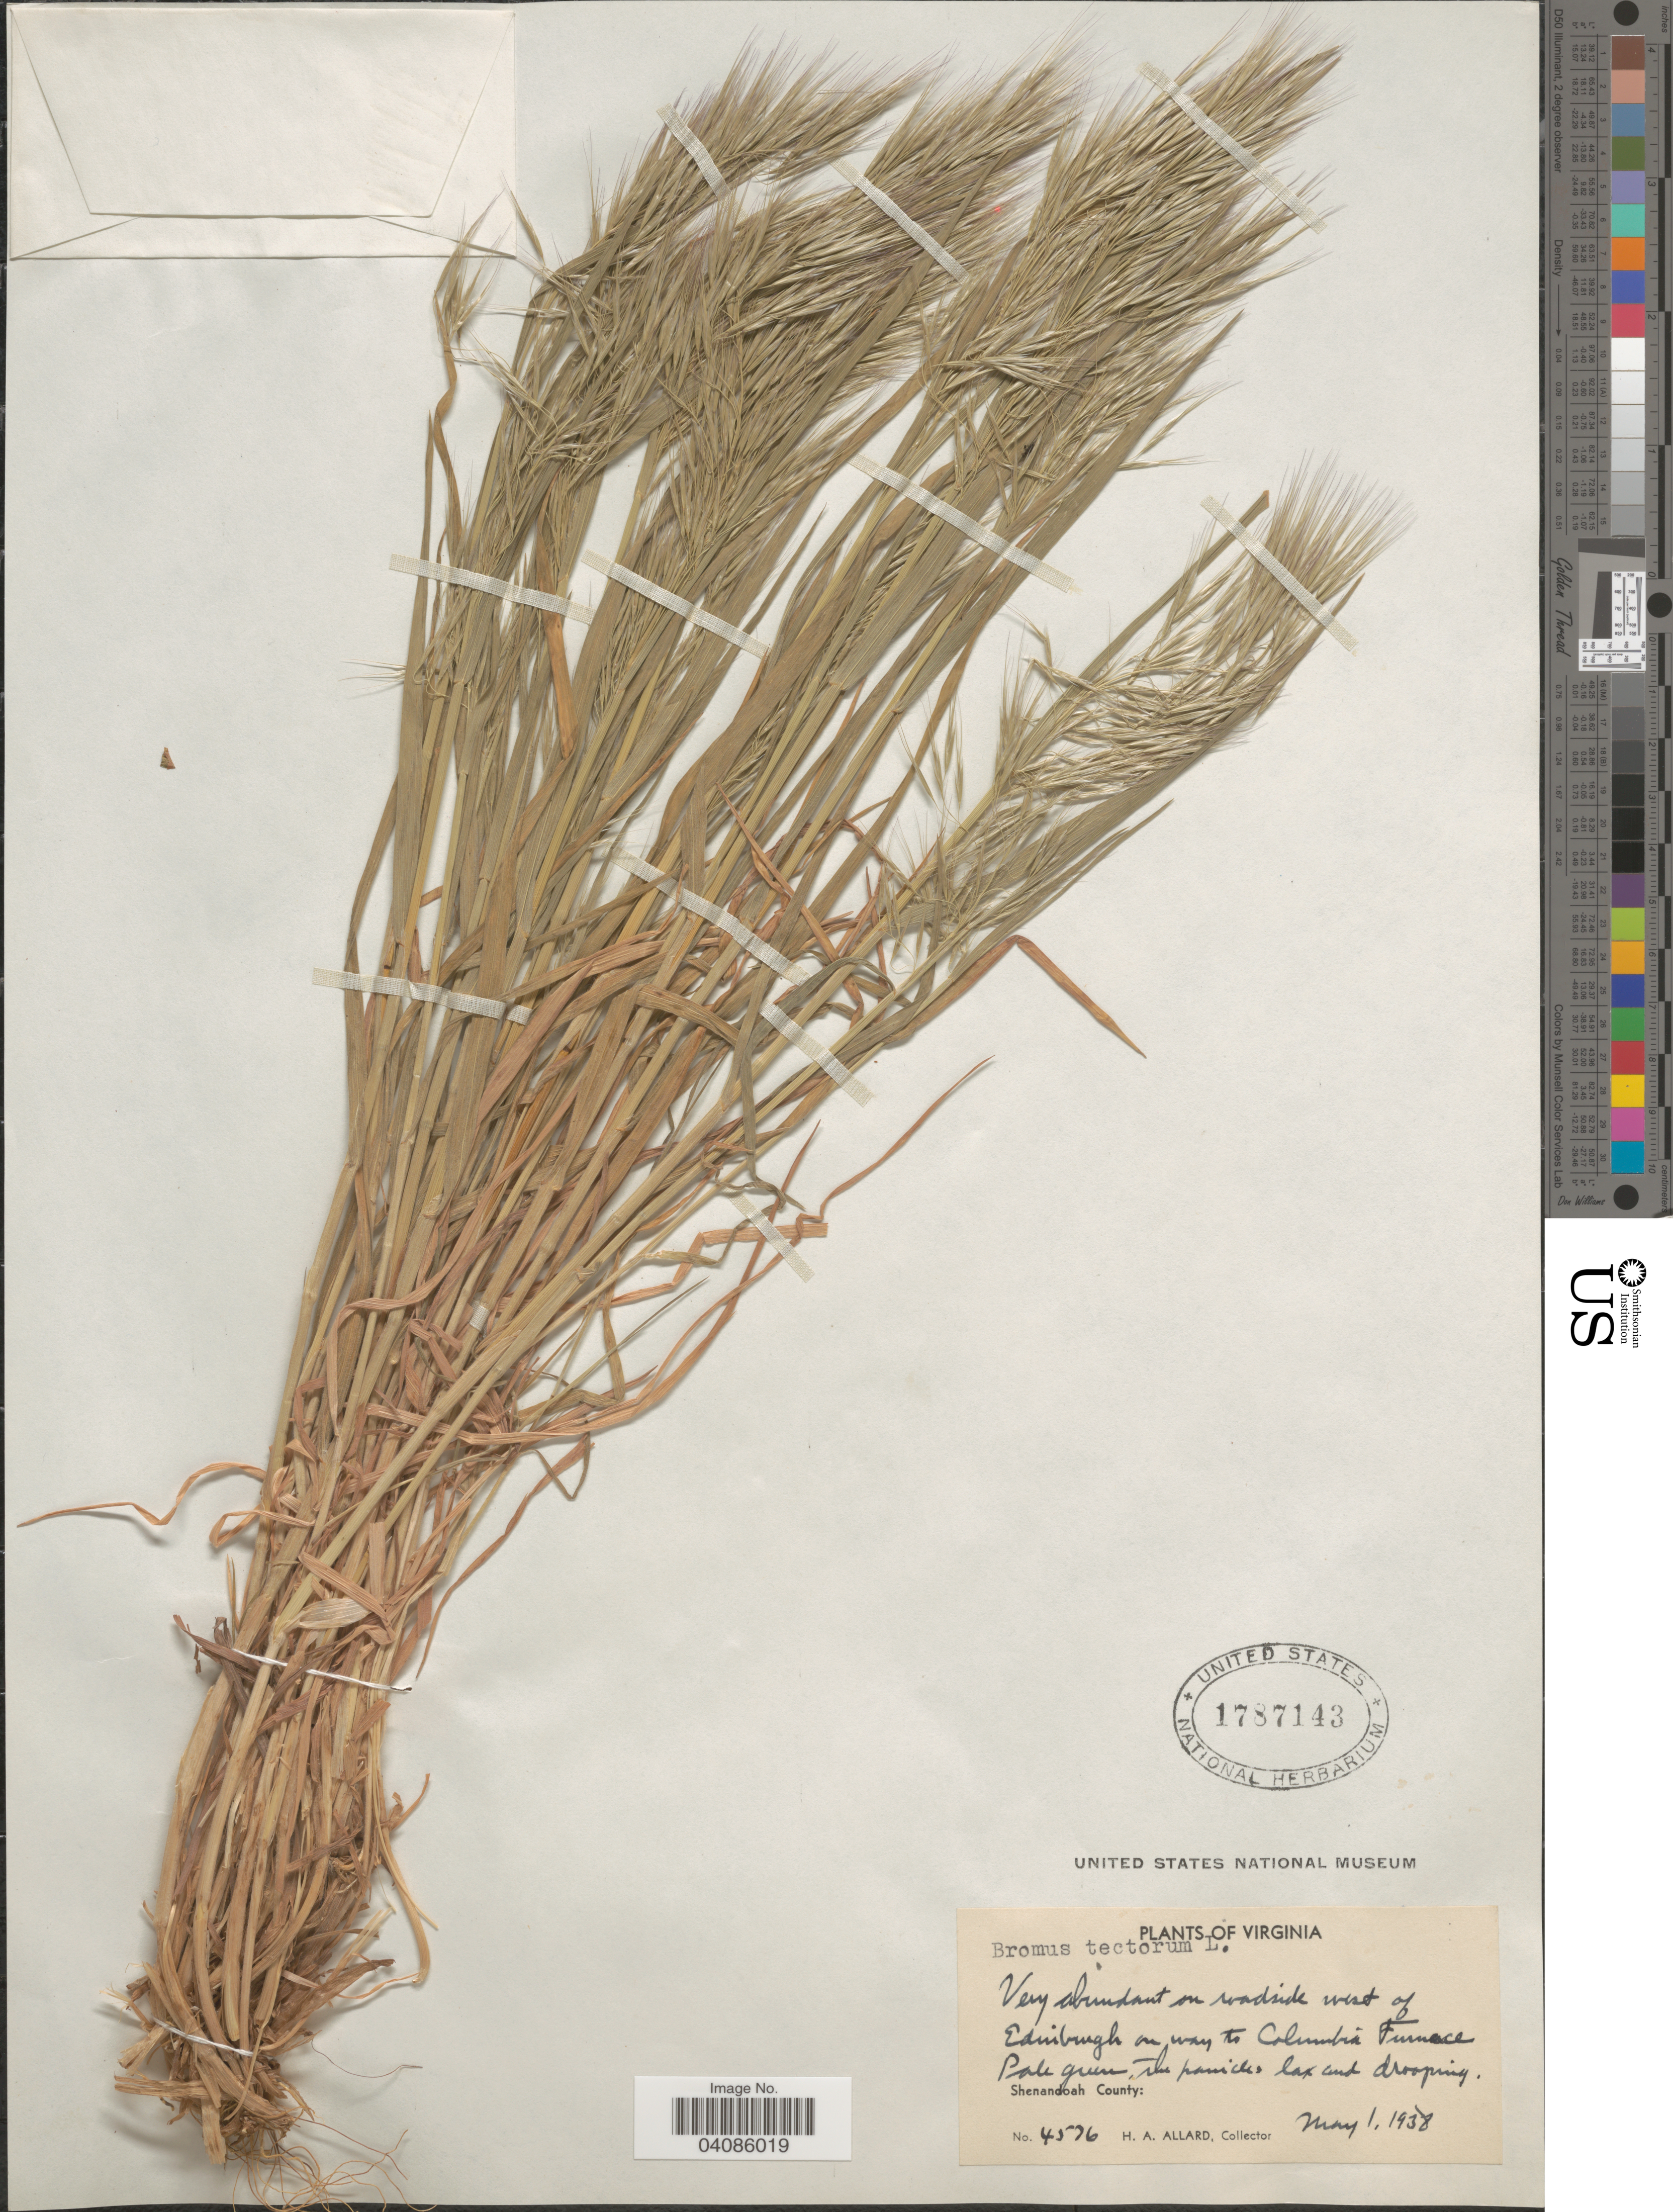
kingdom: Plantae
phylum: Tracheophyta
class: Liliopsida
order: Poales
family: Poaceae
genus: Bromus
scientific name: Bromus tectorum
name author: L.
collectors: H. A. Allard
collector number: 4576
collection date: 1938-05-01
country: United States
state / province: Virginia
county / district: Shenandoah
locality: Very abundant on roadside west of Edinburgh on way to Columbia Furnace. Shenandoah County.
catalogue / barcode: US 1787143